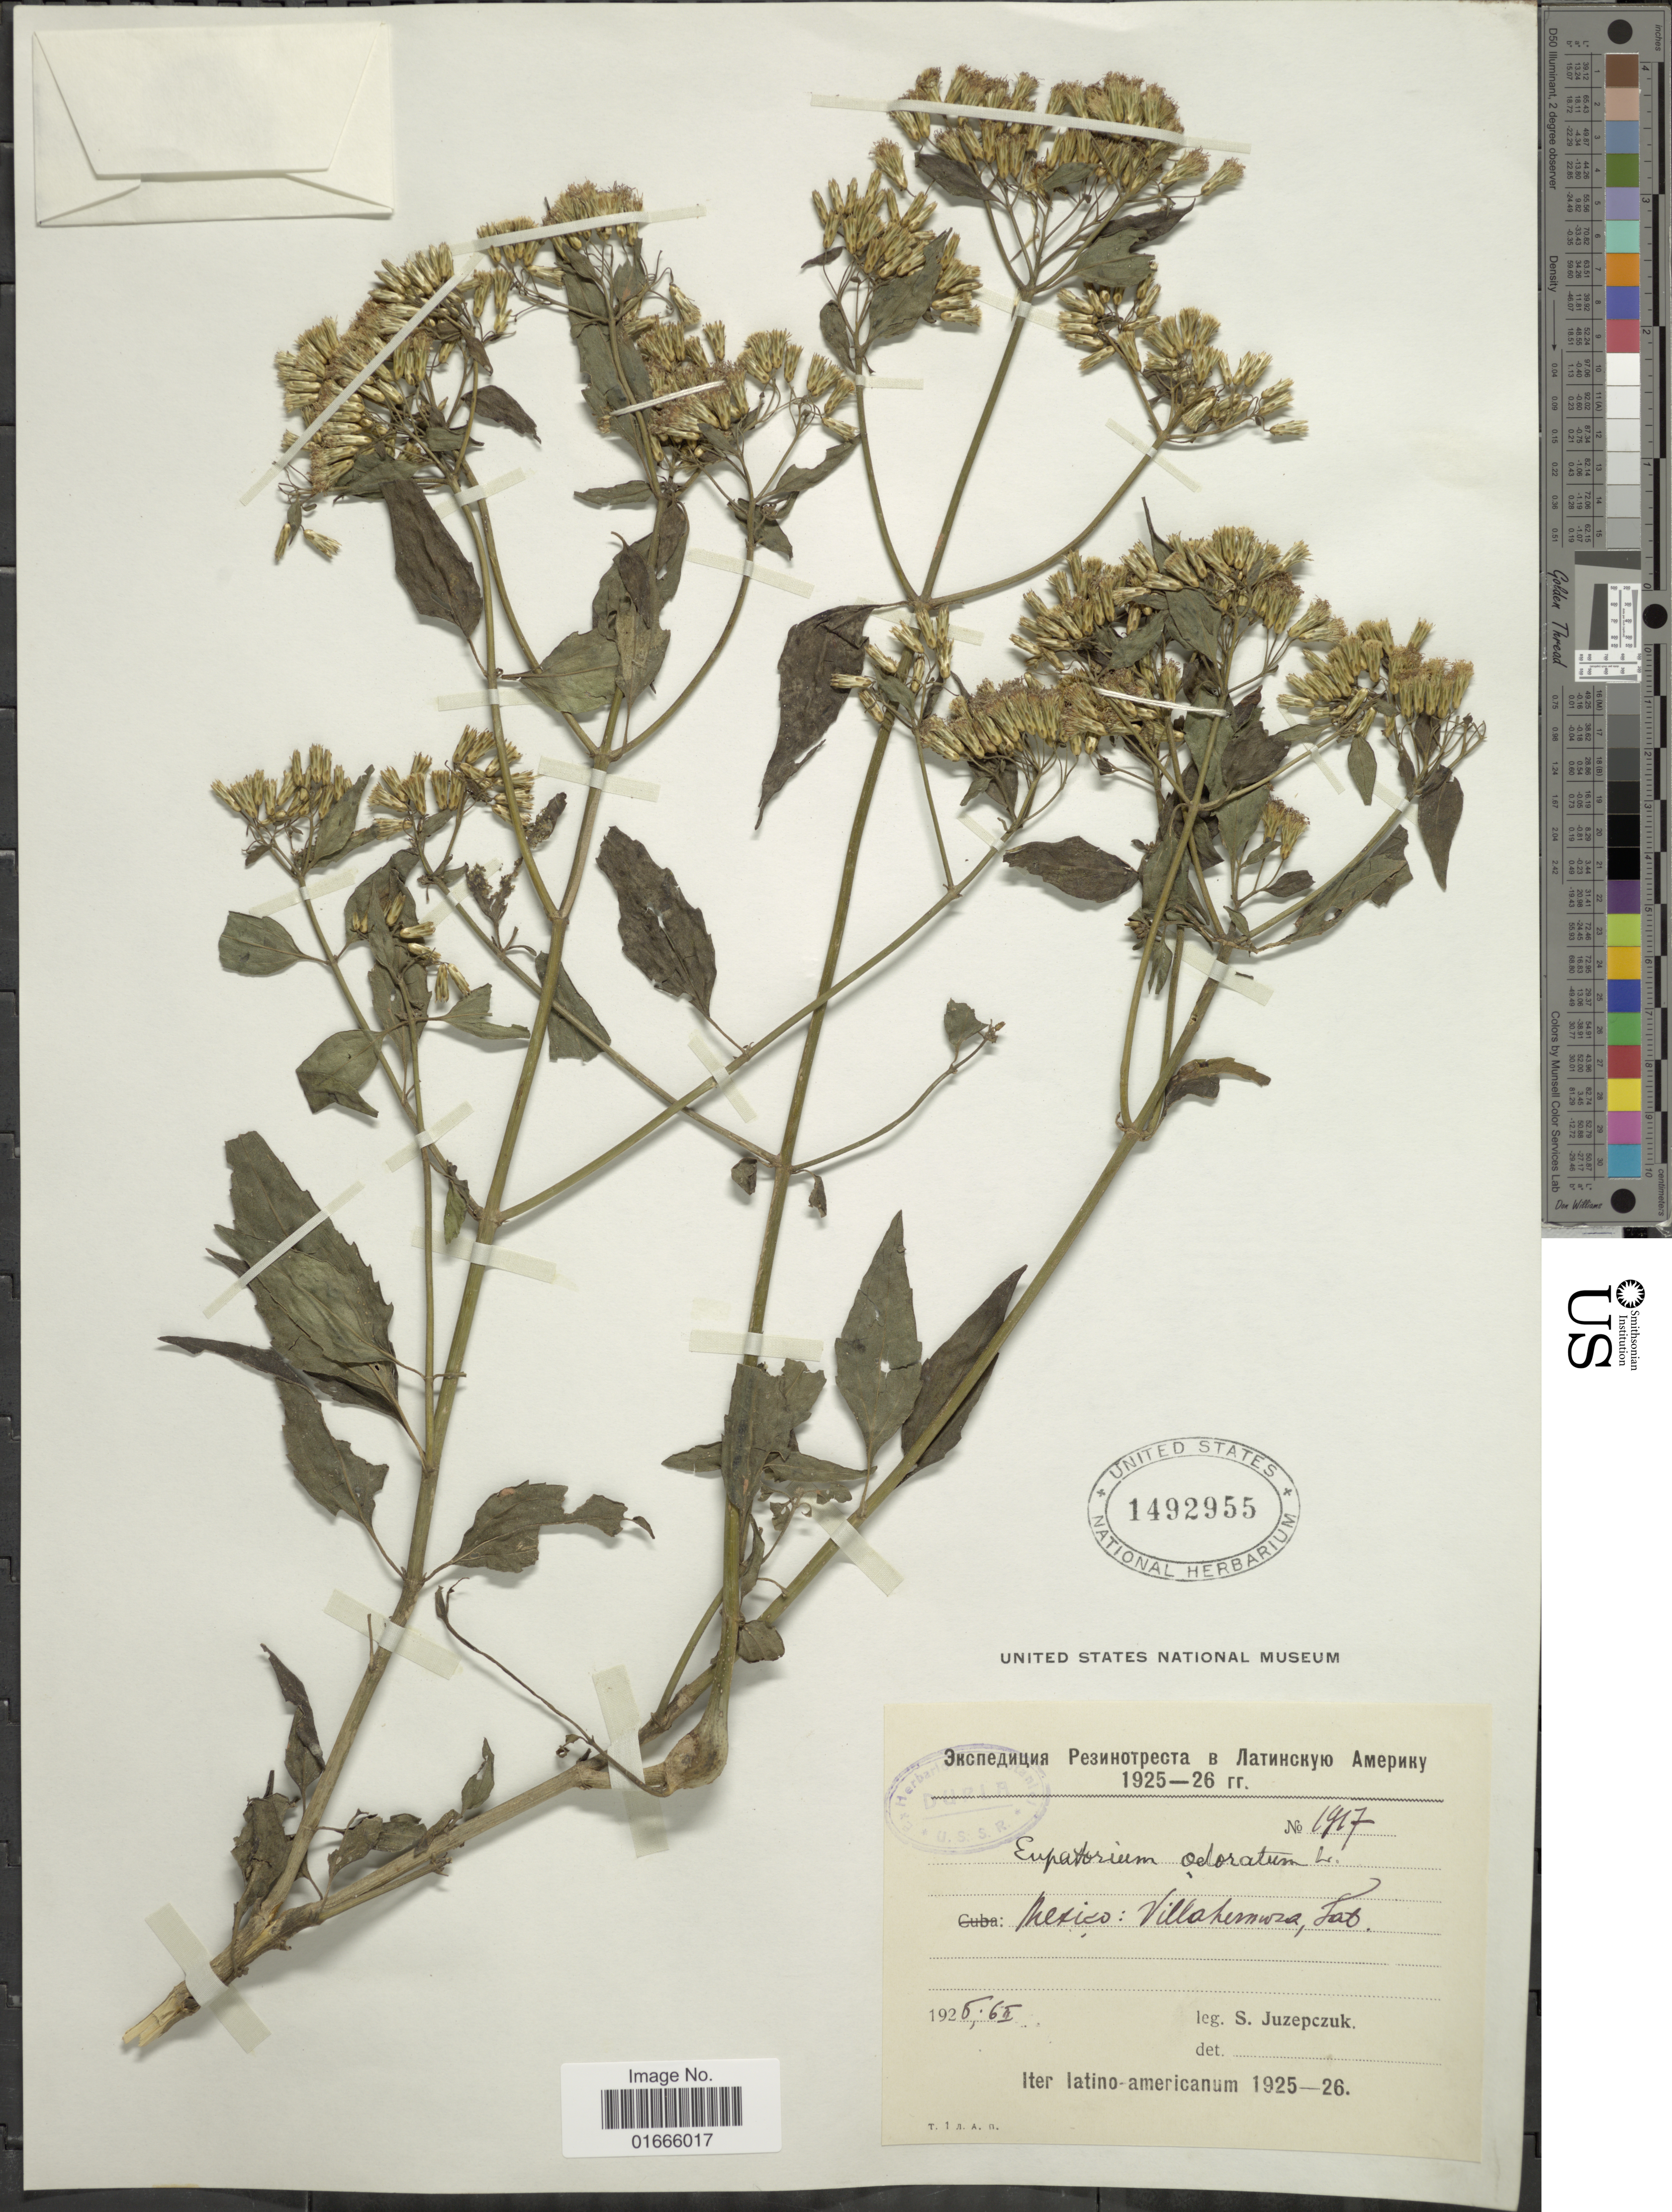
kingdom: Plantae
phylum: Tracheophyta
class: Magnoliopsida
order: Asterales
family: Asteraceae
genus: Chromolaena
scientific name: Chromolaena odorata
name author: (L.) R.M. King & H. Rob.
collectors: S. V. Juzepczuk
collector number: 1917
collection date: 1926-02-06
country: Mexico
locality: Mexico: Villahermosa, Tab.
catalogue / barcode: US 1492955